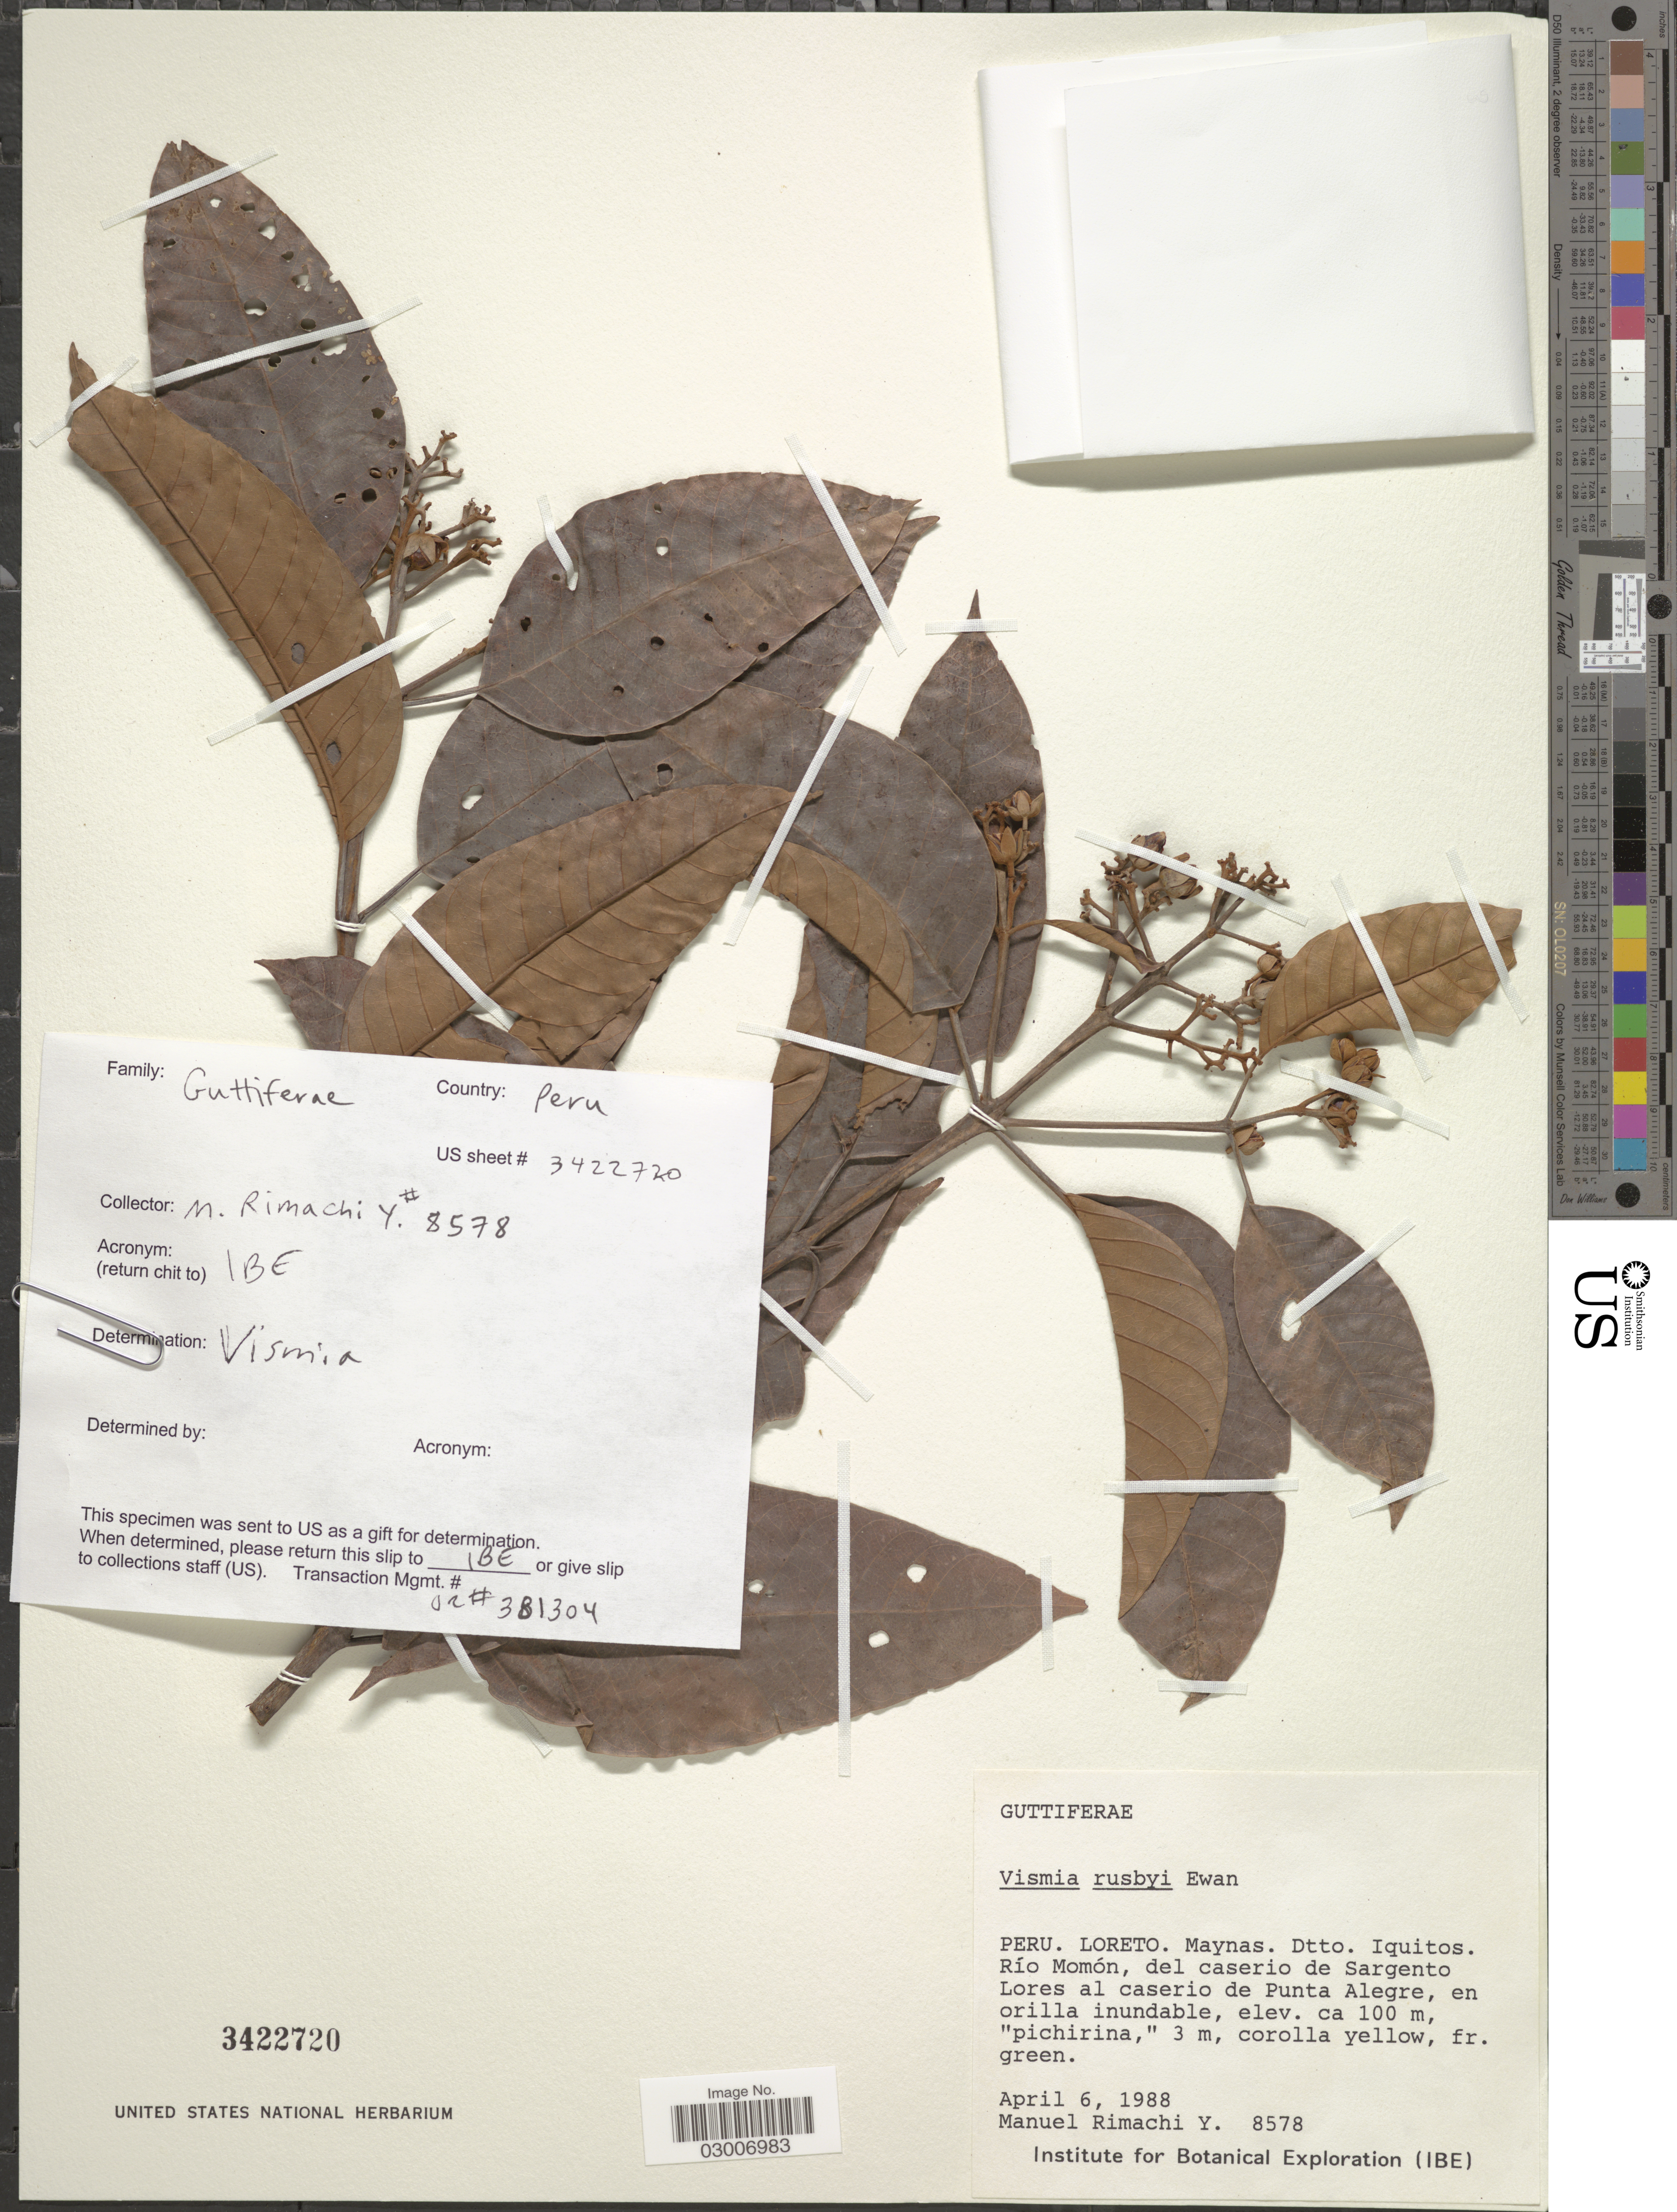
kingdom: Plantae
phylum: Tracheophyta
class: Magnoliopsida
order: Malpighiales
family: Hypericaceae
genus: Vismia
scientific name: Vismia rusbyi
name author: Ewan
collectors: M. Rimachi Y.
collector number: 8578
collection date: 1988-04-06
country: Peru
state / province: Loreto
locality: Loreto. Maynas. Dtto. Iquitos. Río Momón, del caserio de Sargento Lores al caserio de Punta Alegre.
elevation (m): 100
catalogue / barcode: US 3422720